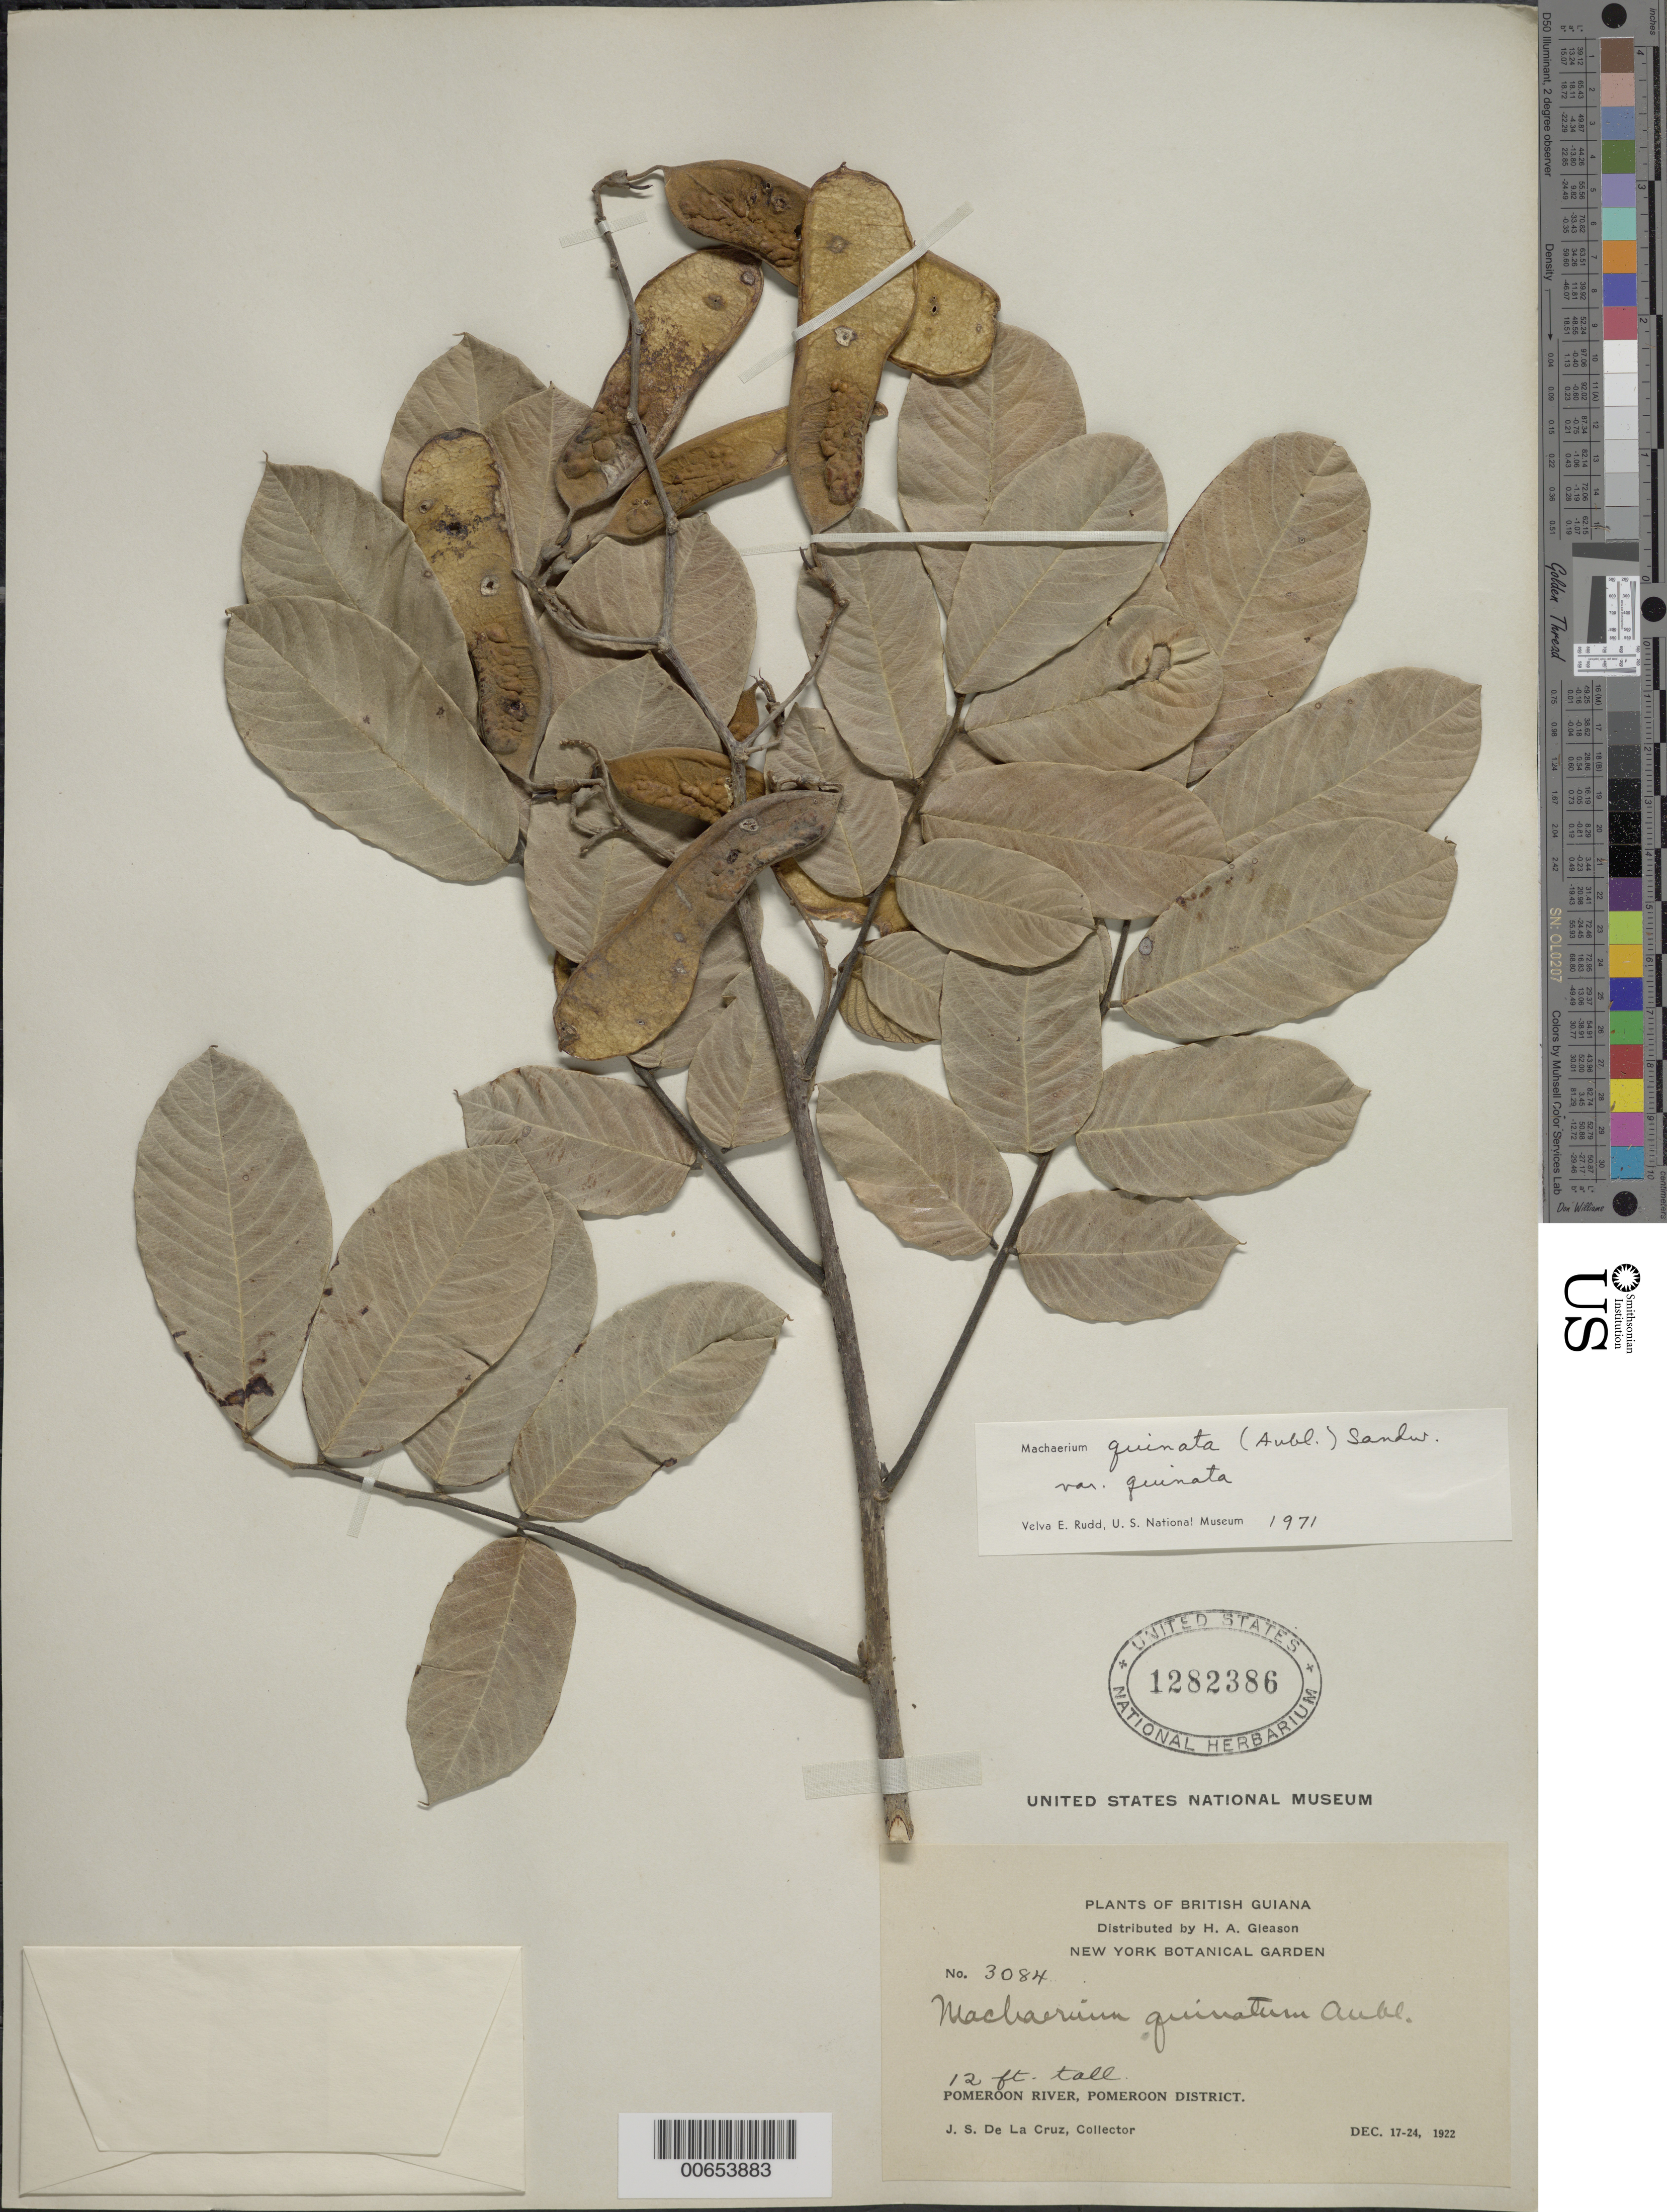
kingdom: Plantae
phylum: Tracheophyta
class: Magnoliopsida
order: Fabales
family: Fabaceae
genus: Machaerium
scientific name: Machaerium quinatum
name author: (Aubl.) Sandwith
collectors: J. S. de la Cruz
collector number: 3084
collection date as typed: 17-Dec-22 to 24-Dec-22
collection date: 1922-12-17/1922-12-24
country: Guyana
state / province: Pomeroon-Supenaam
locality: Pomeroon R.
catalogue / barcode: US 1282386